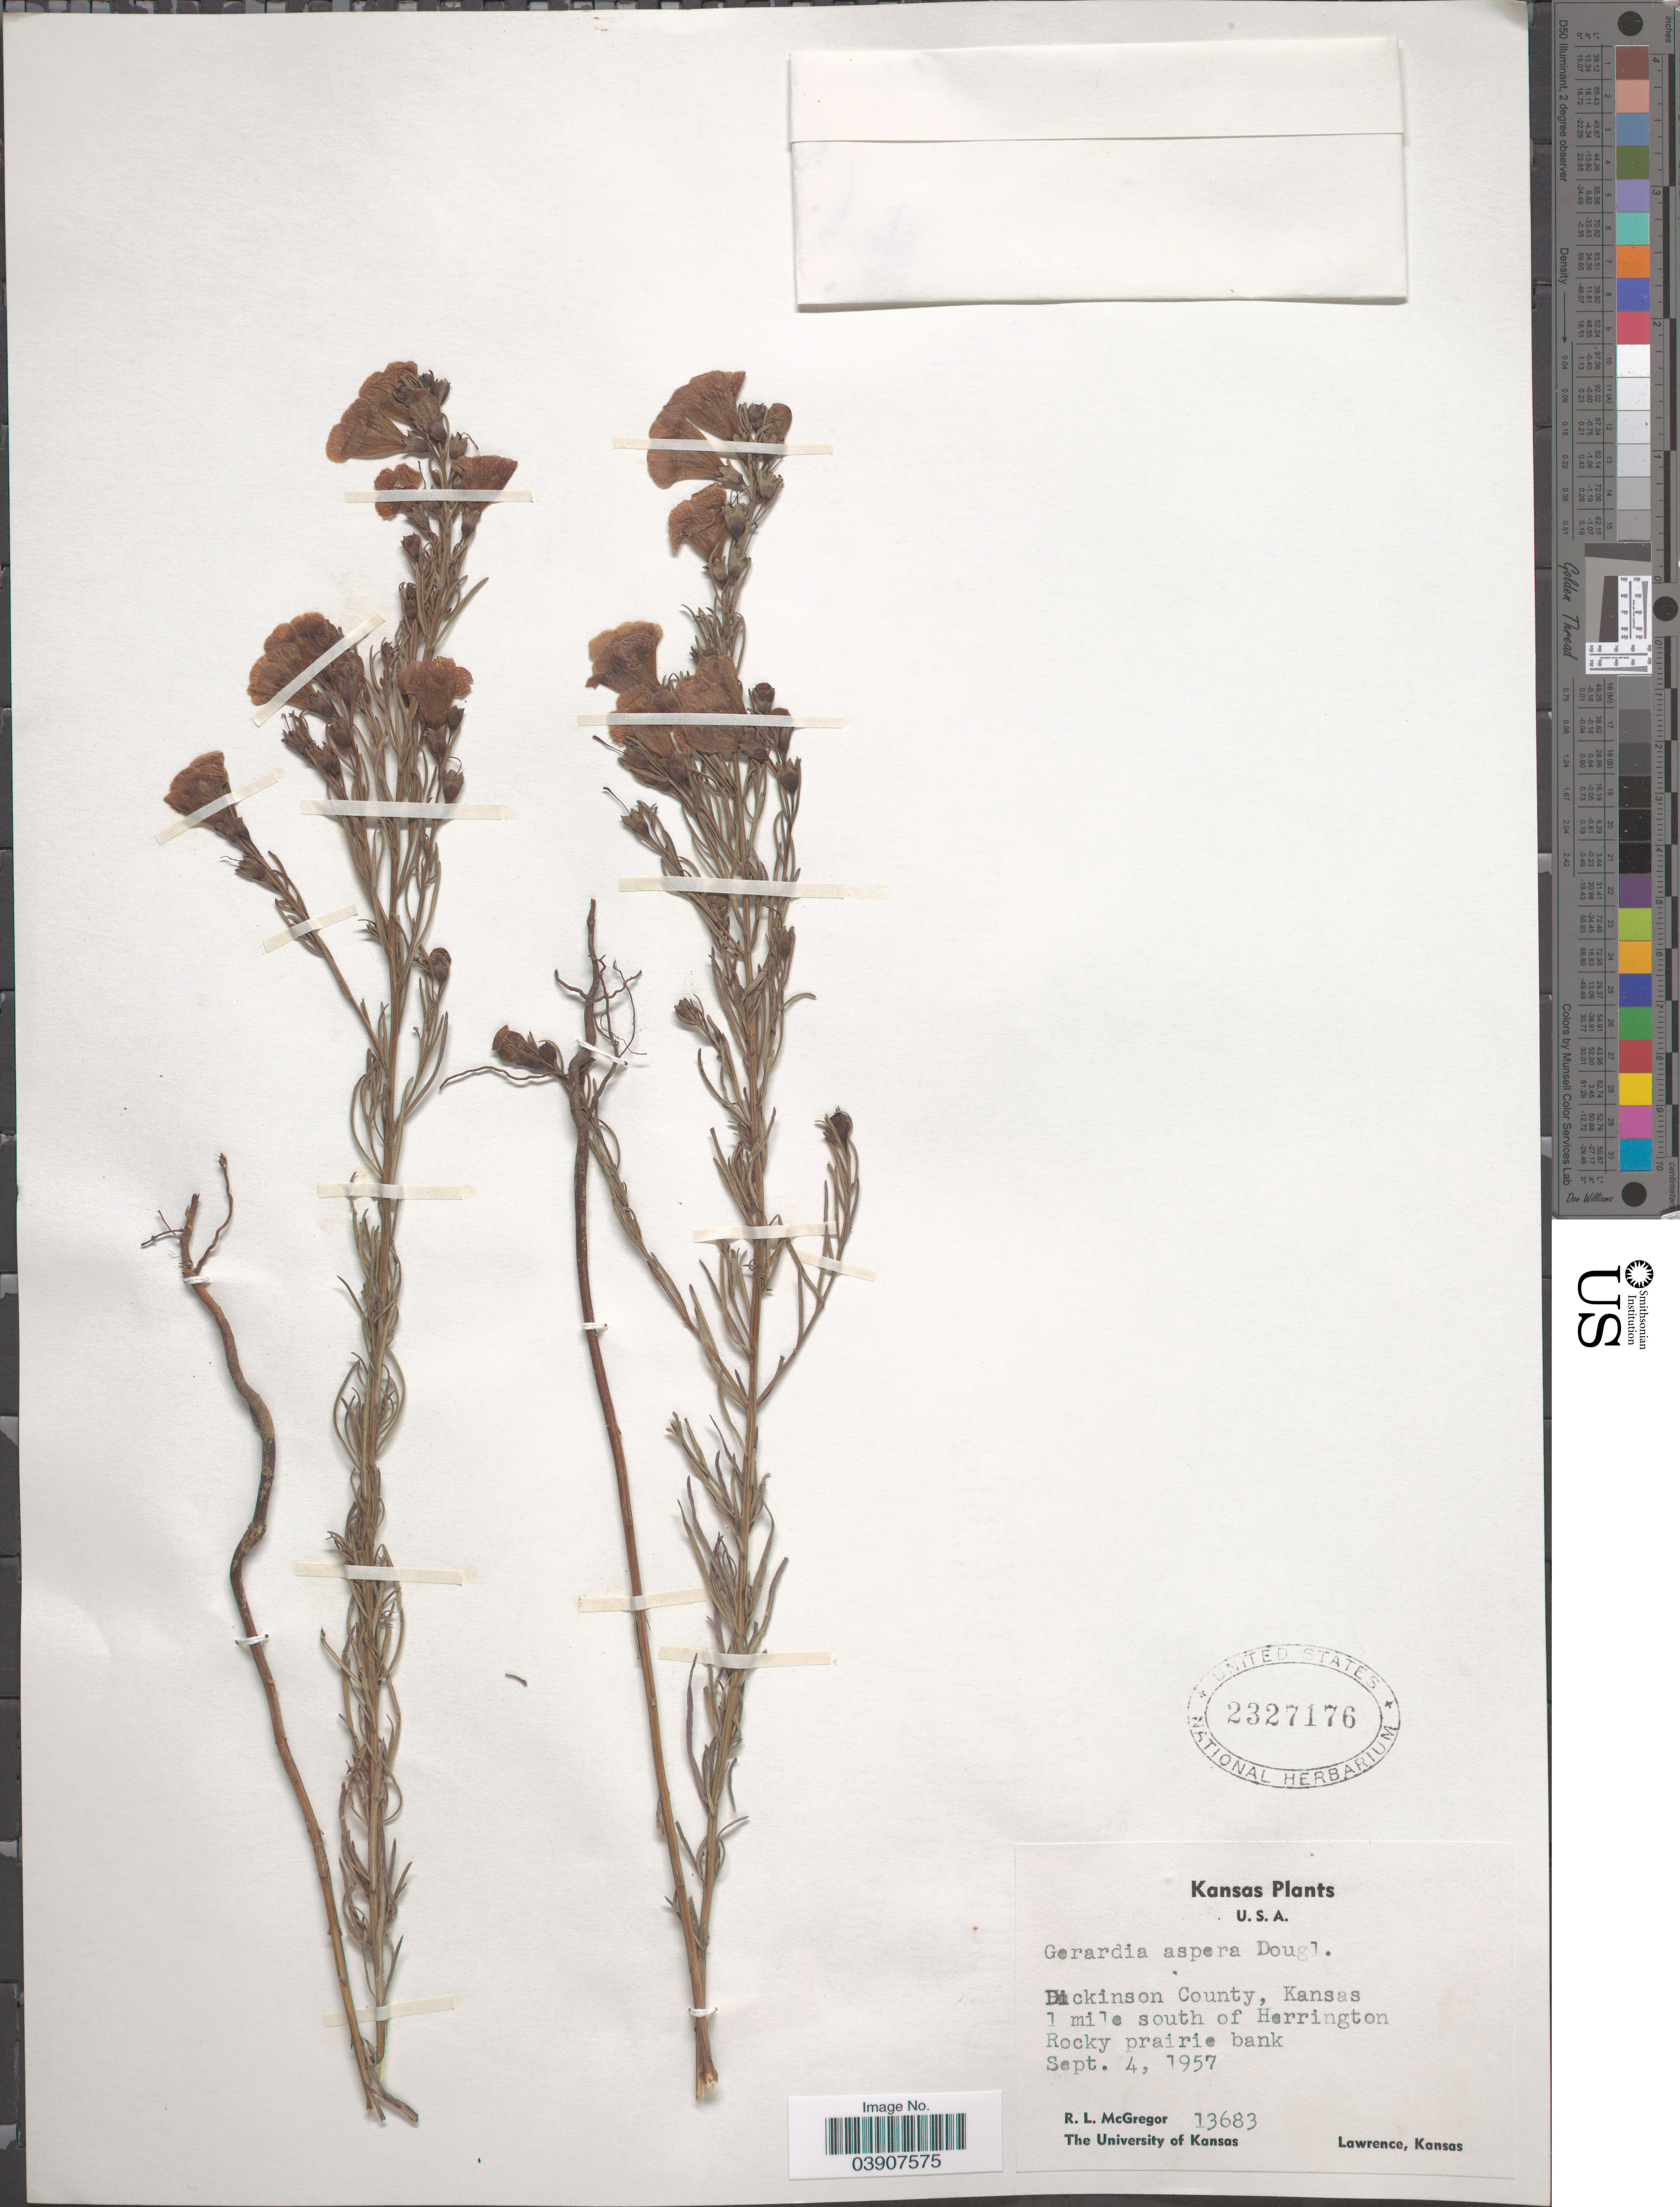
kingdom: Plantae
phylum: Tracheophyta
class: Magnoliopsida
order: Lamiales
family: Orobanchaceae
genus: Agalinis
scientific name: Agalinis aspera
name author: (Douglas ex Benth.) Britton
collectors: R. McGregor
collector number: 13683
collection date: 1957-09-04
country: United States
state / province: Kansas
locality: Dickinson County. 1 mile south of Herrington.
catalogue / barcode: US 2327176